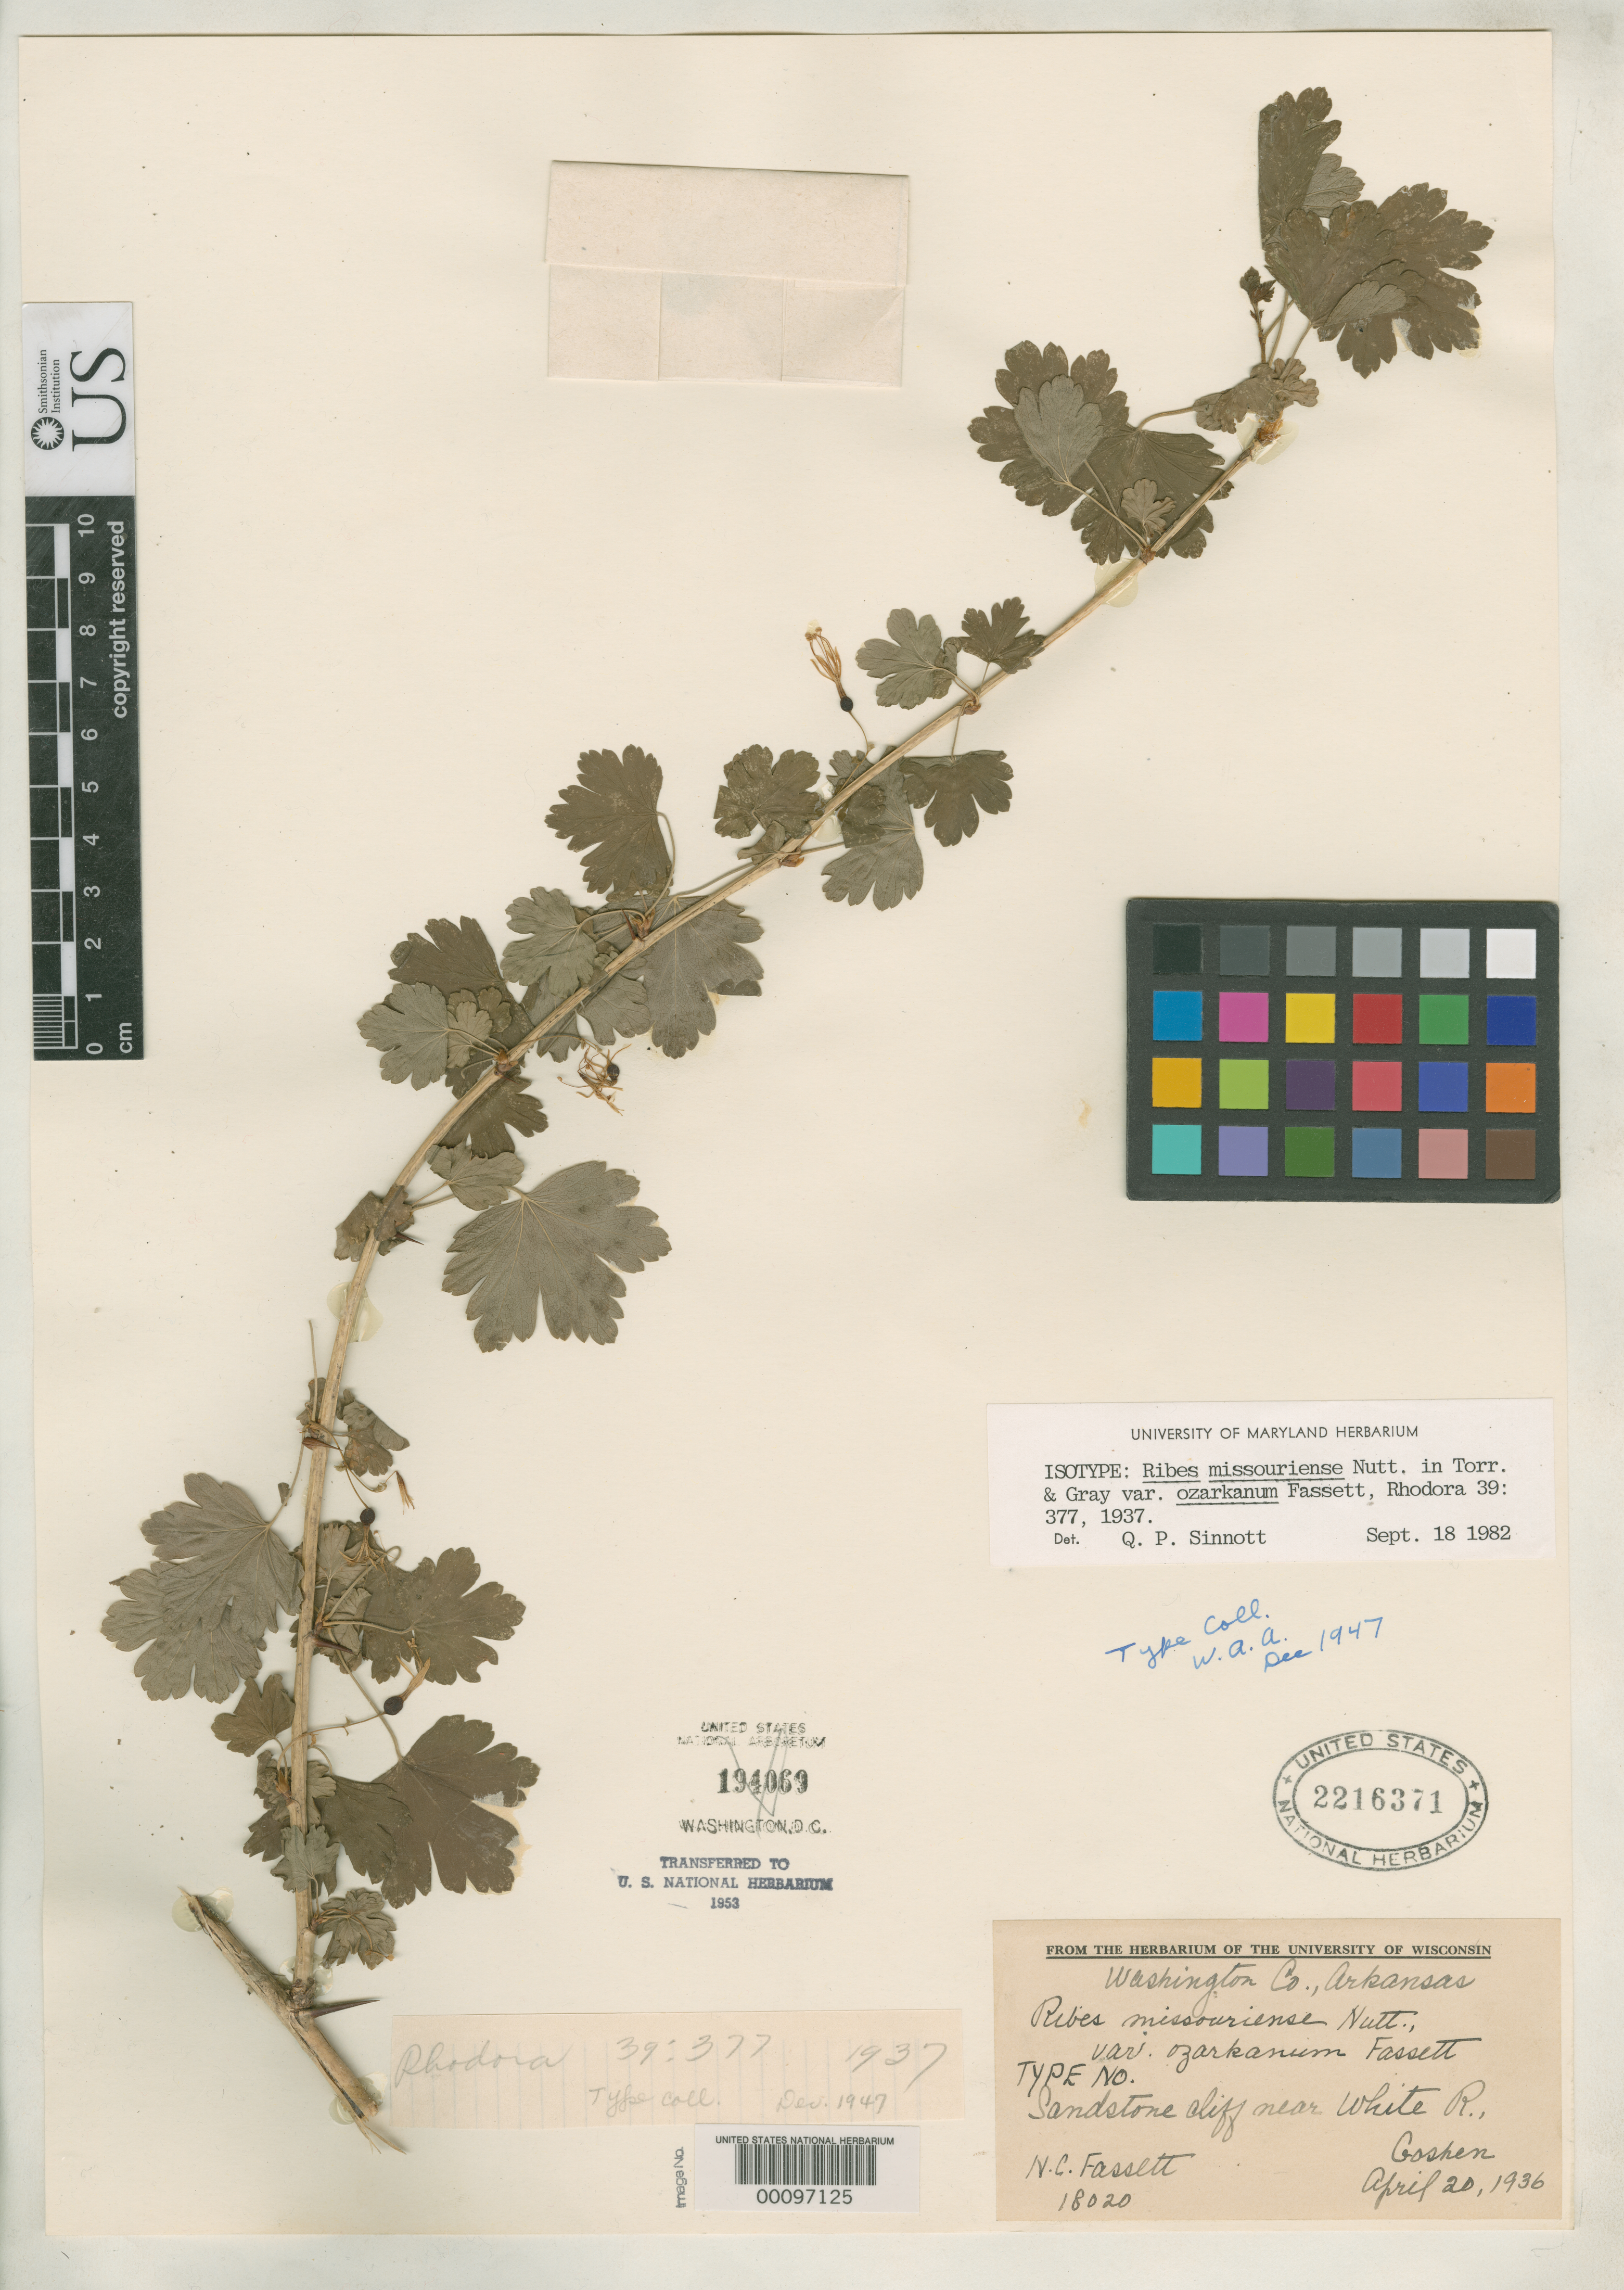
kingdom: Plantae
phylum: Tracheophyta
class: Magnoliopsida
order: Saxifragales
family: Grossulariaceae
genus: Ribes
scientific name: Ribes missouriense var. ozarkanum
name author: Fassett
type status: Isotype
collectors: N. C. Fassett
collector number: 18020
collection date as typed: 20 Apr 1936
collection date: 1936-04-20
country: United States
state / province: Arkansas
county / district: Washington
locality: Near White Plain River, Goshen.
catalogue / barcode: US 2216371